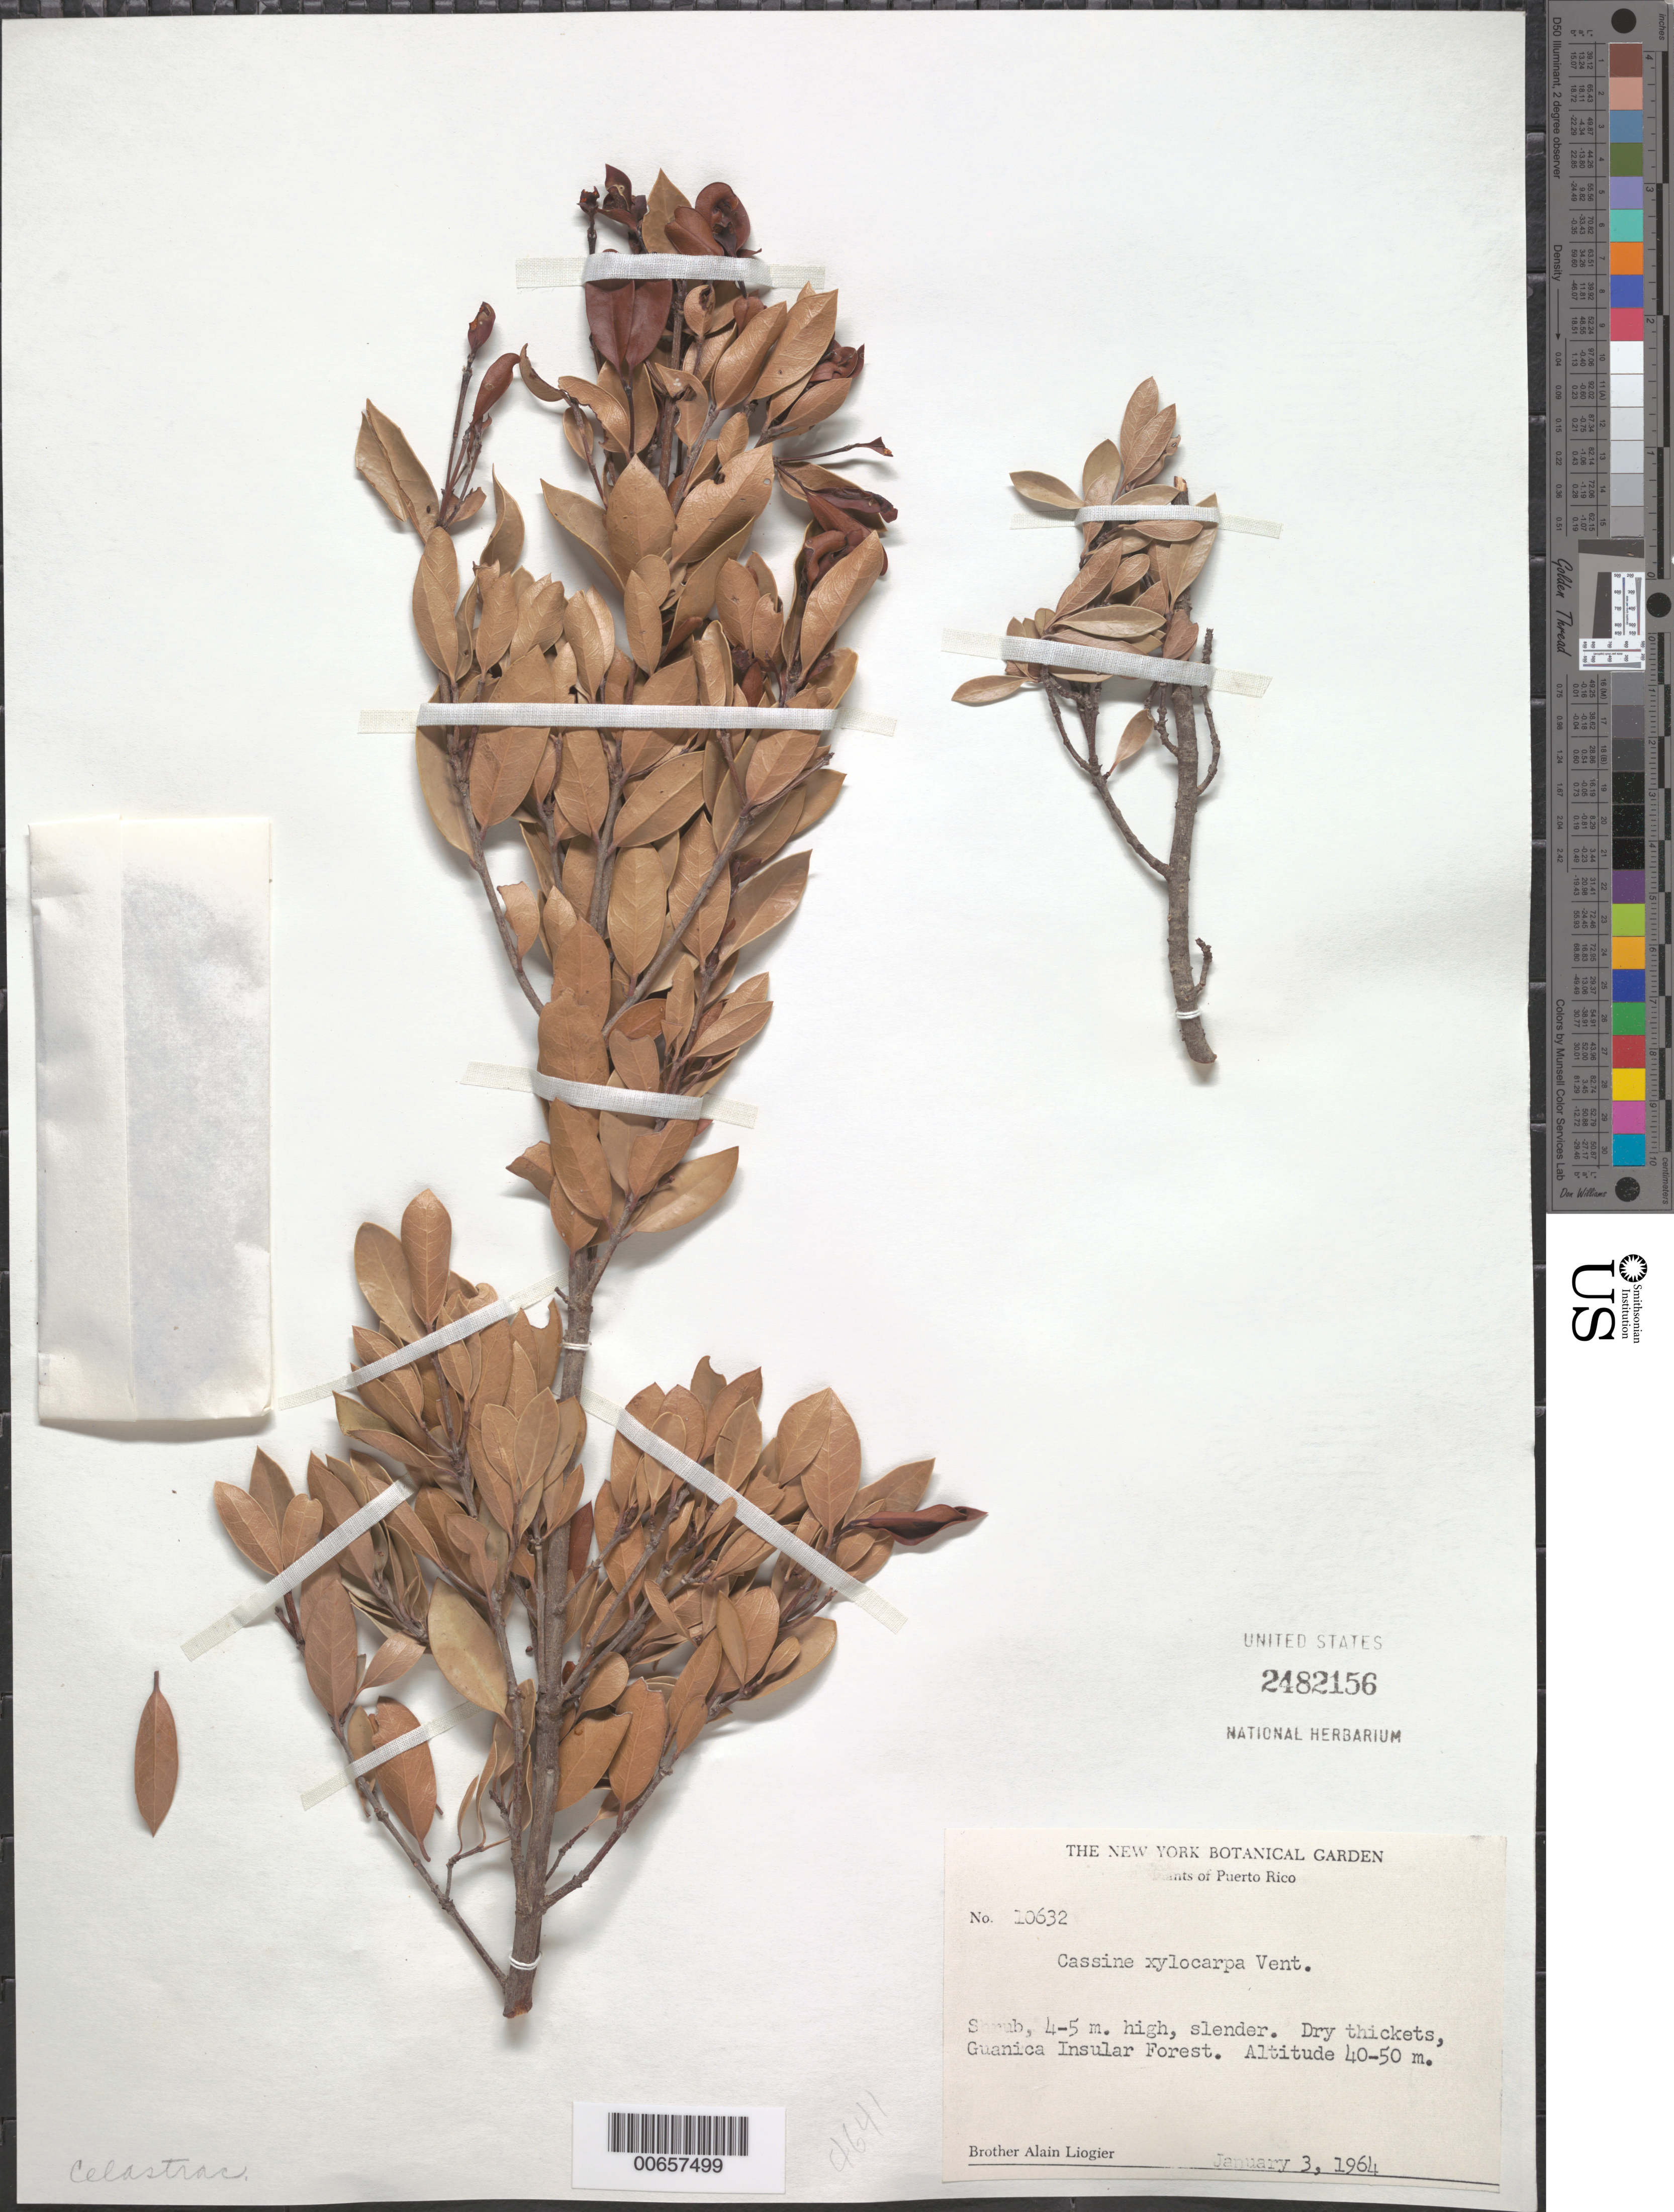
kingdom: Plantae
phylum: Tracheophyta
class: Magnoliopsida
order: Celastrales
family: Celastraceae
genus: Elaeodendron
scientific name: Elaeodendron xylocarpum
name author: (Vent.) DC.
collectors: A. H. Liogier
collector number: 10632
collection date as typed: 03 Jan 1964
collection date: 1964-01-03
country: Puerto Rico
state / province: Guánica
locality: Guanica Insular Forest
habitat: Dry thickets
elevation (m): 40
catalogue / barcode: US 2482156